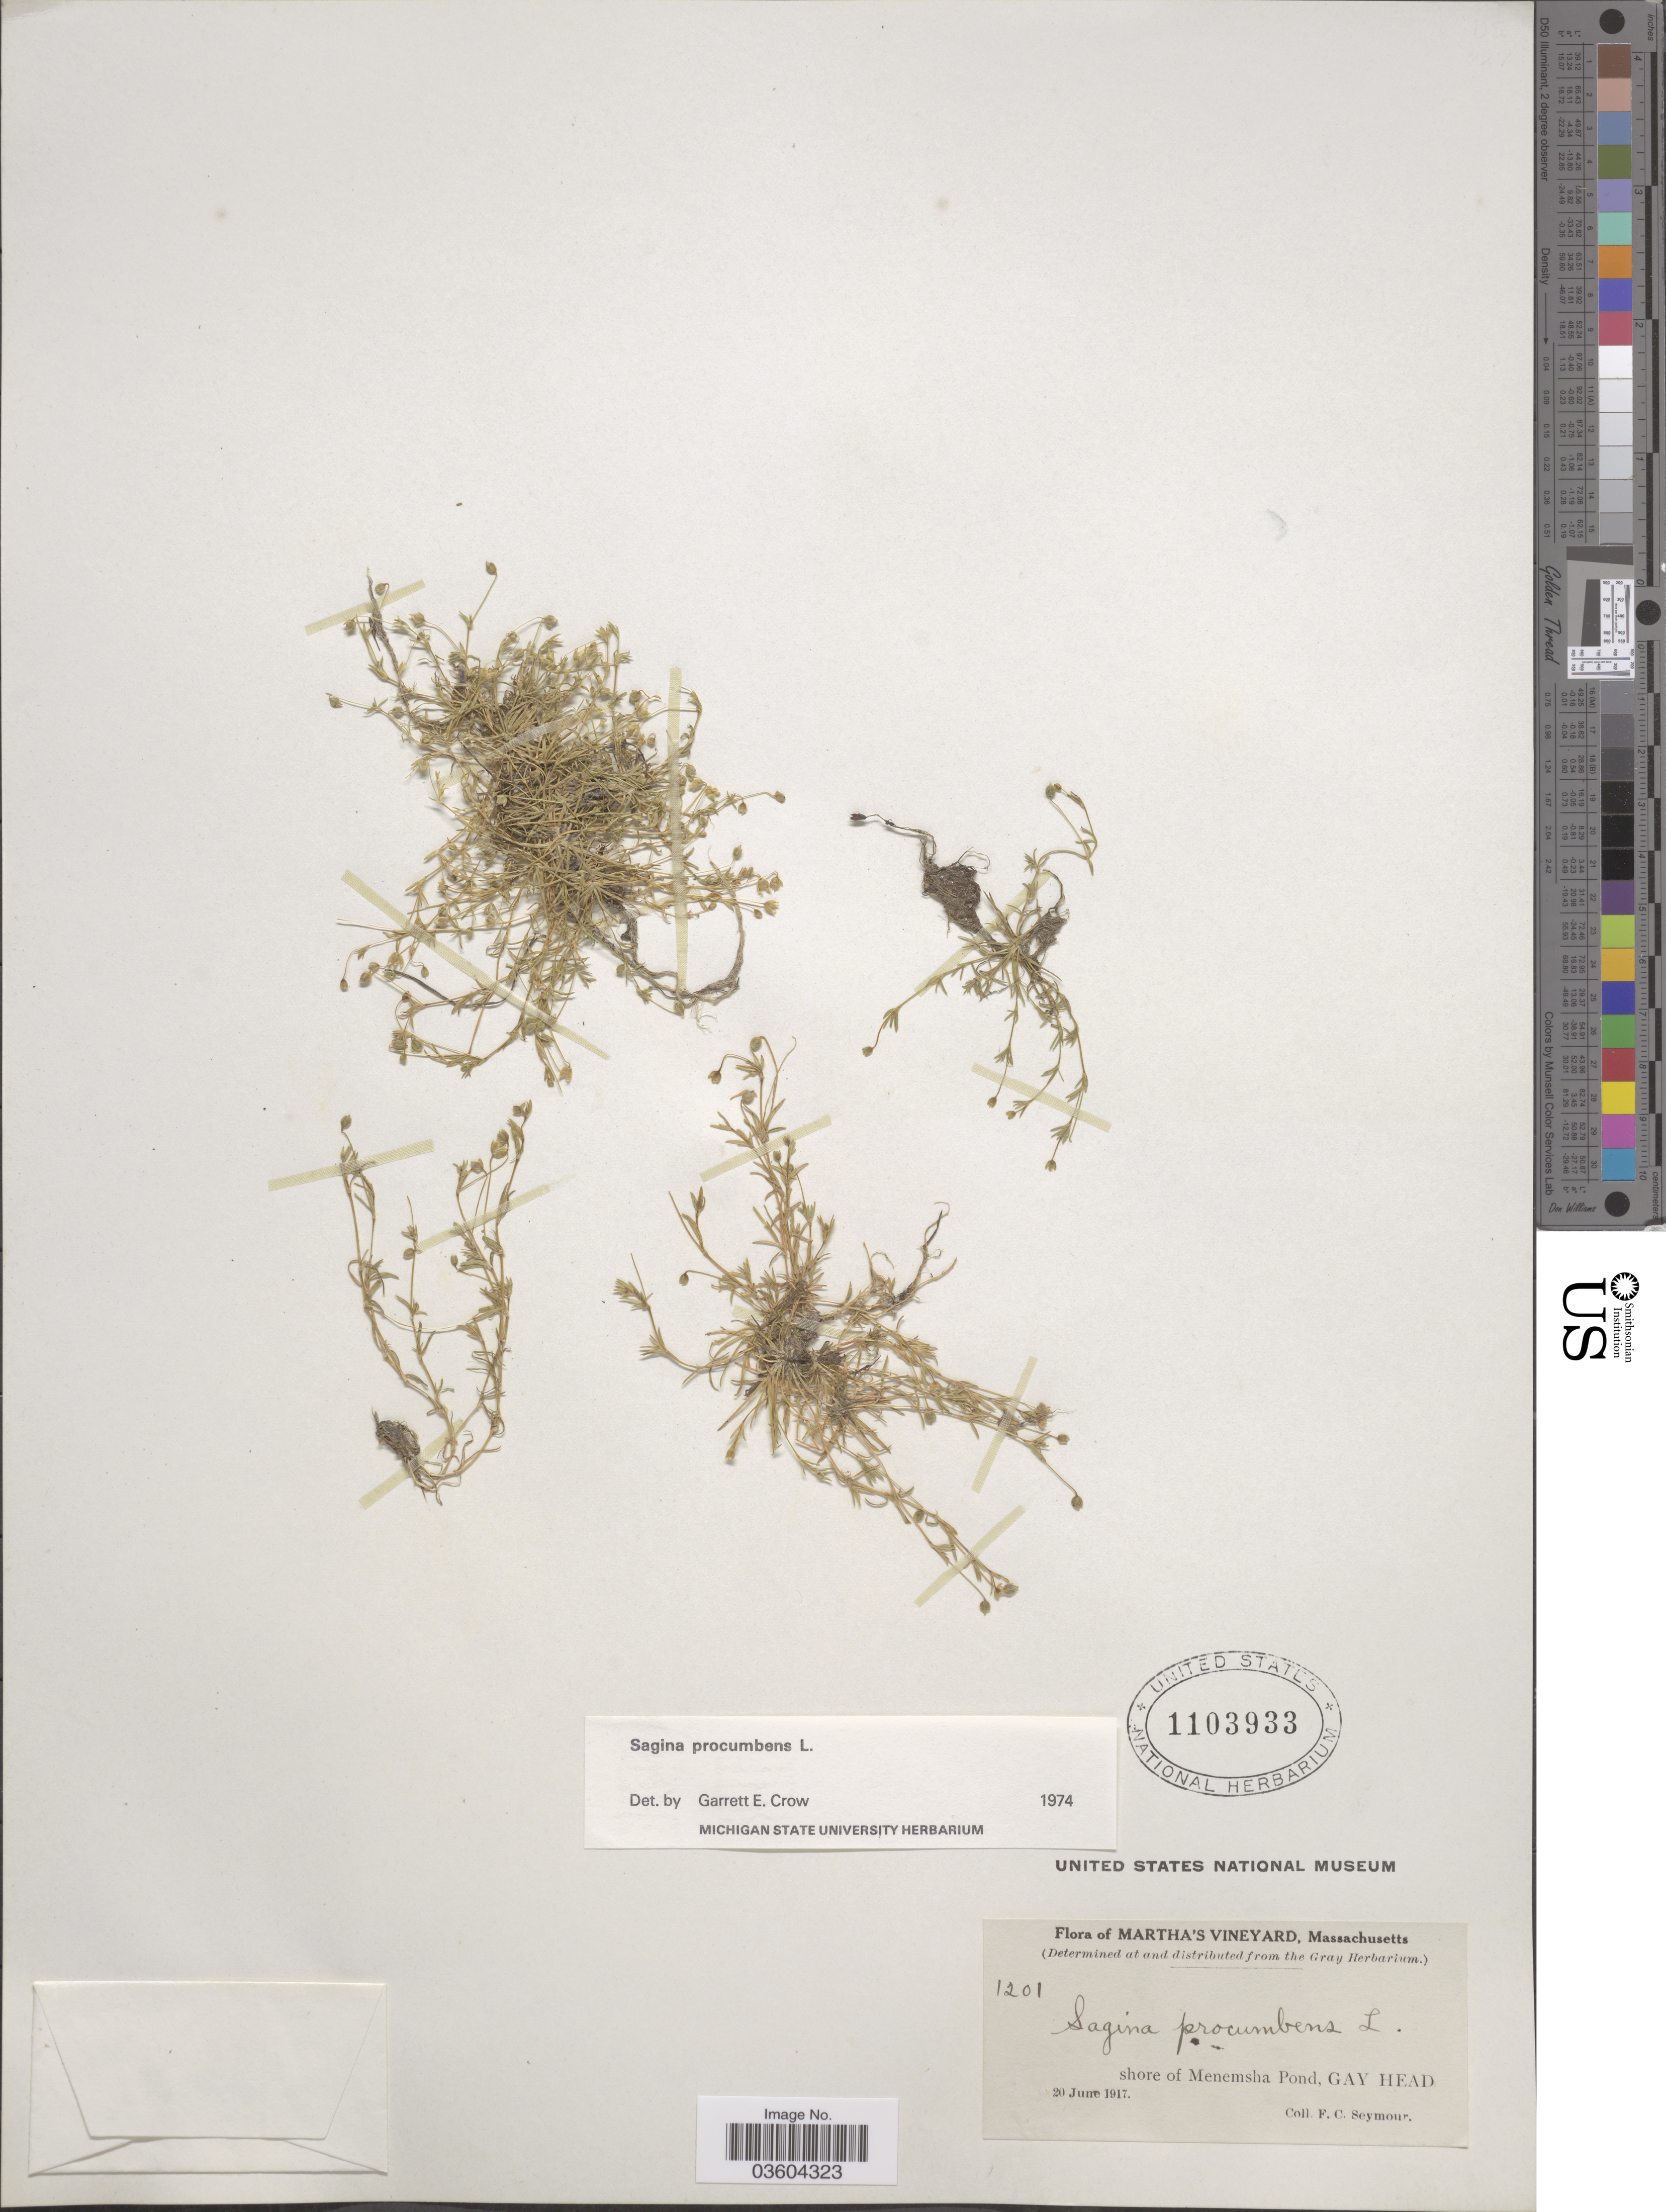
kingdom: Plantae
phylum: Tracheophyta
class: Magnoliopsida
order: Caryophyllales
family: Caryophyllaceae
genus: Sagina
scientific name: Sagina procumbens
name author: L.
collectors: F. C. Seymour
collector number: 1201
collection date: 1917-06-20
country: United States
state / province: Massachusetts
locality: Martha's Vineyard. Shore of Menemsha Pond, Gay Head.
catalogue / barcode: US 1103933